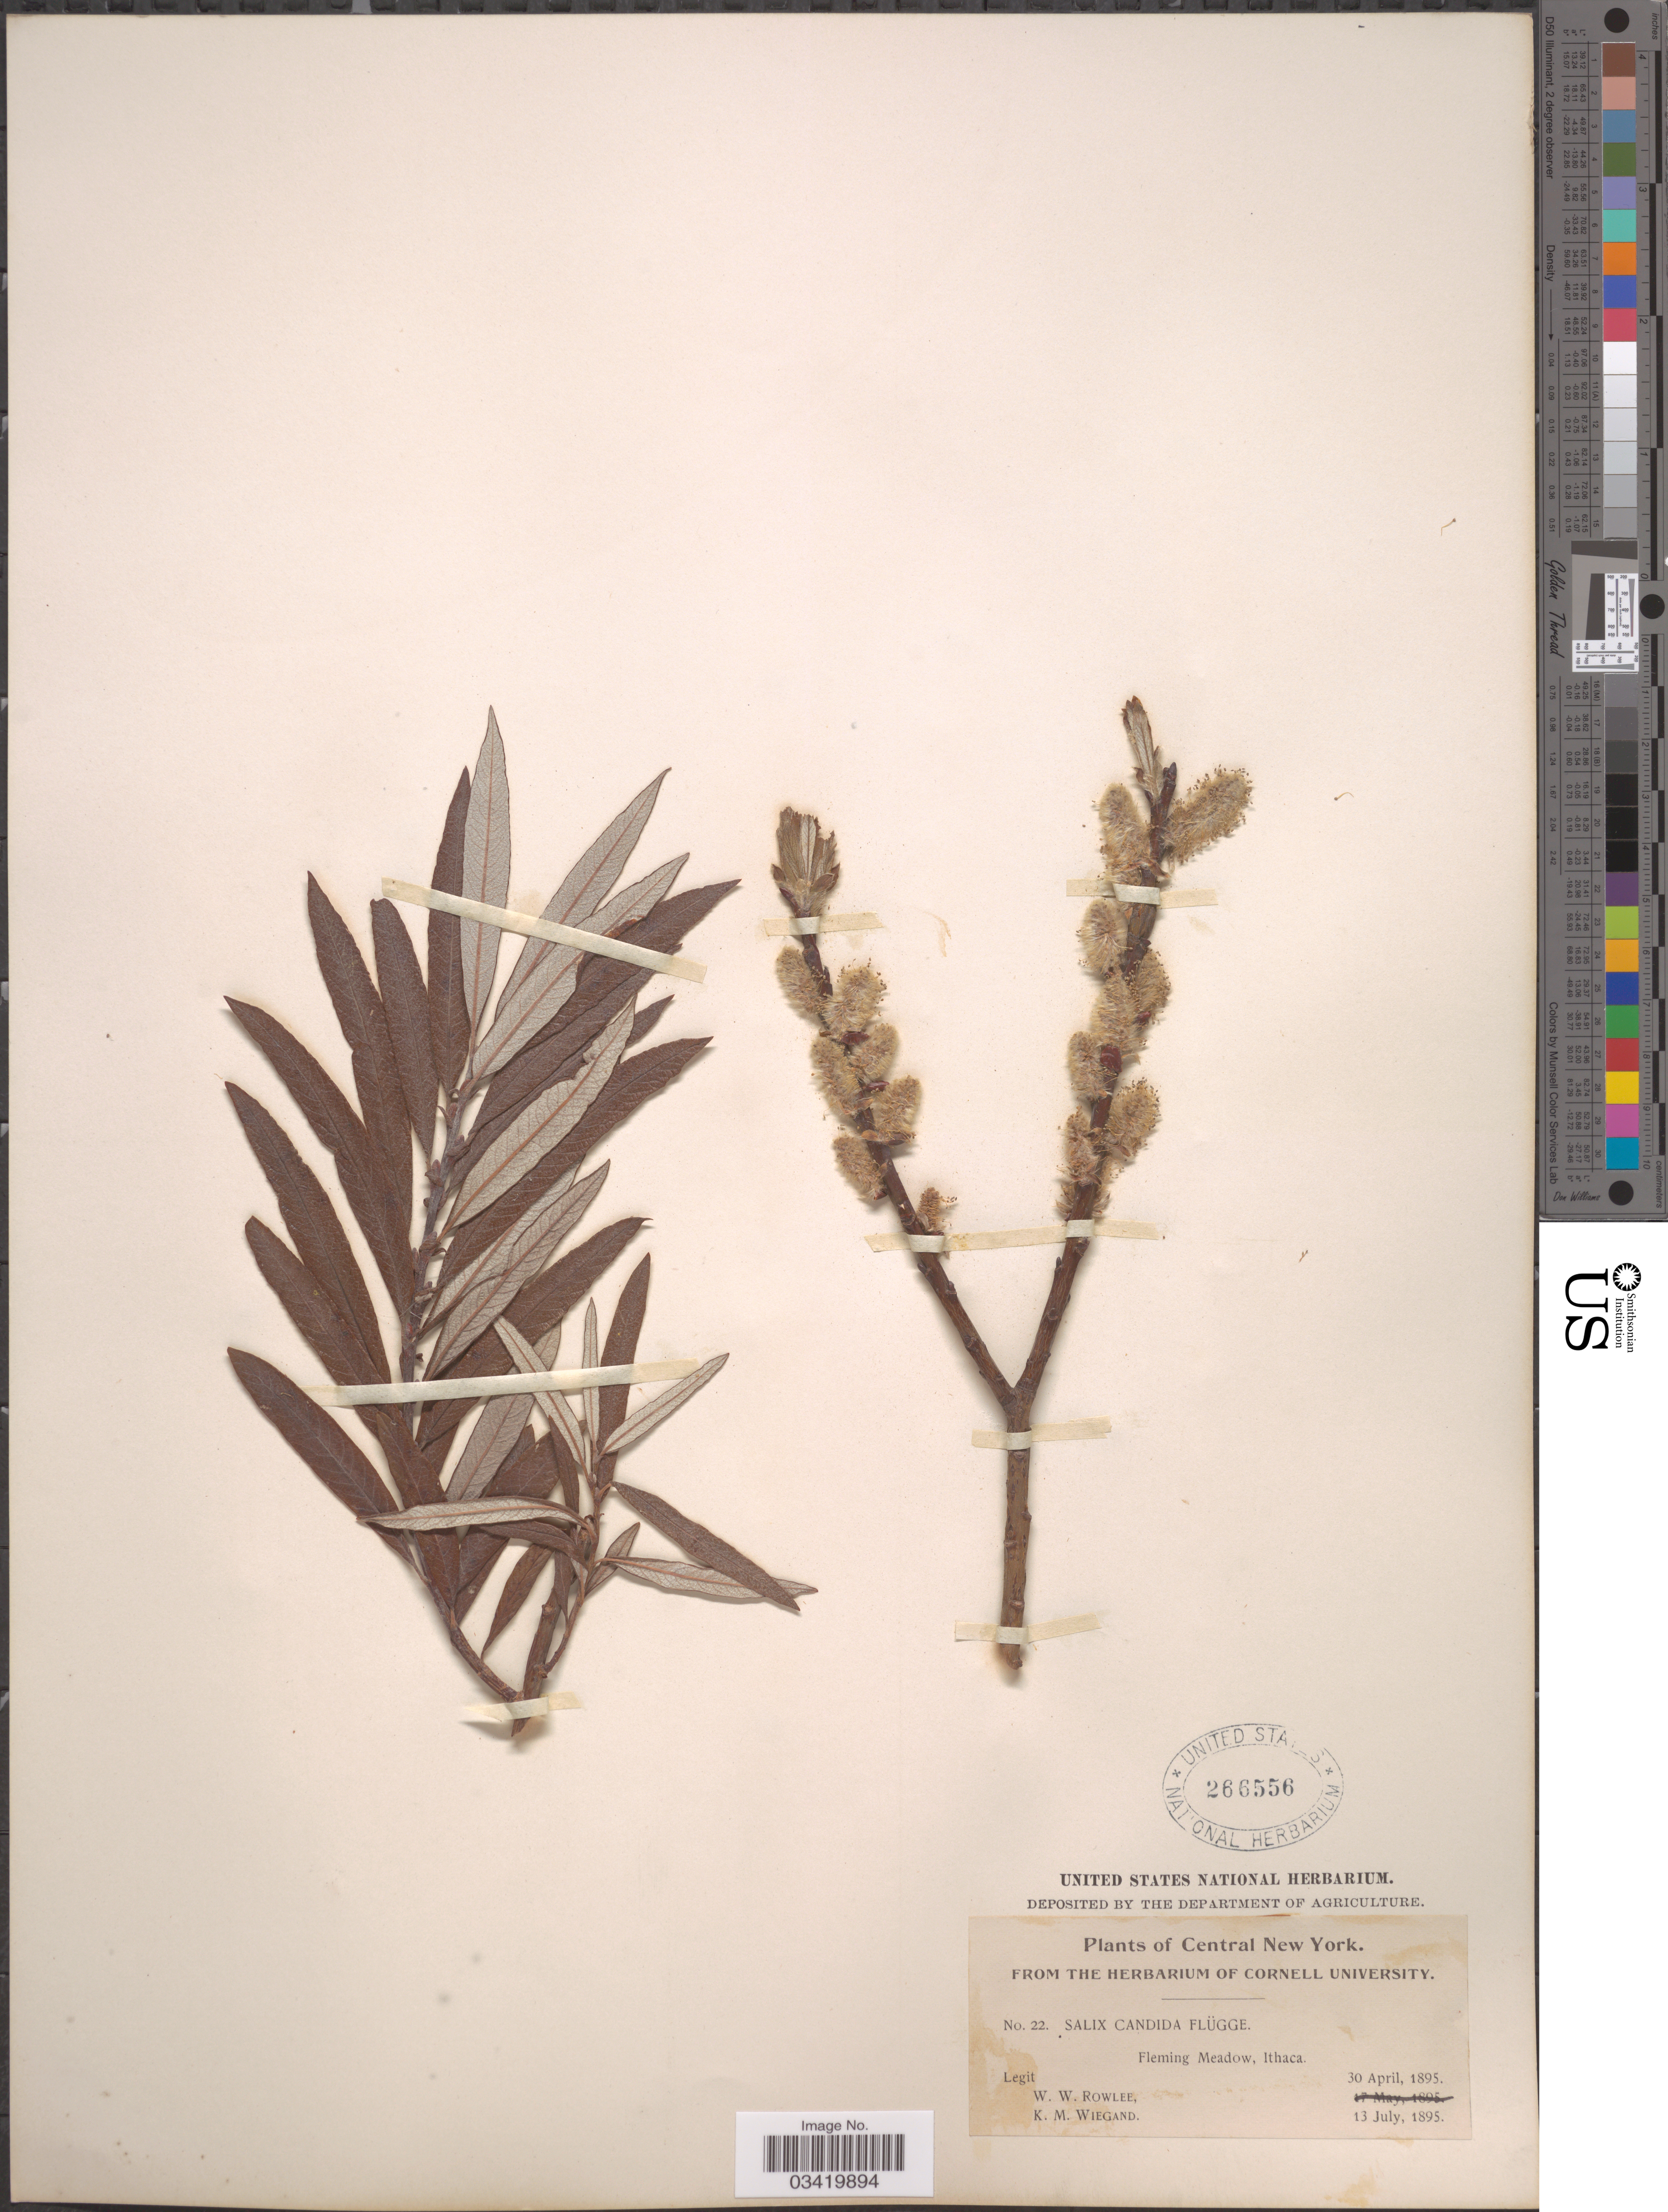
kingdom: Plantae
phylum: Tracheophyta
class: Magnoliopsida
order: Malpighiales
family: Salicaceae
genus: Salix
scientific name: Salix candida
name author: Flüggé ex Willd.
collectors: W. W. Rowlee & K. M. Wiegand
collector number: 22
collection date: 1895-04-30/1895-07-13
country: United States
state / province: New York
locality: Central New York. Fleming Meadow, Ithaca.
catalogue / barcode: US 266556